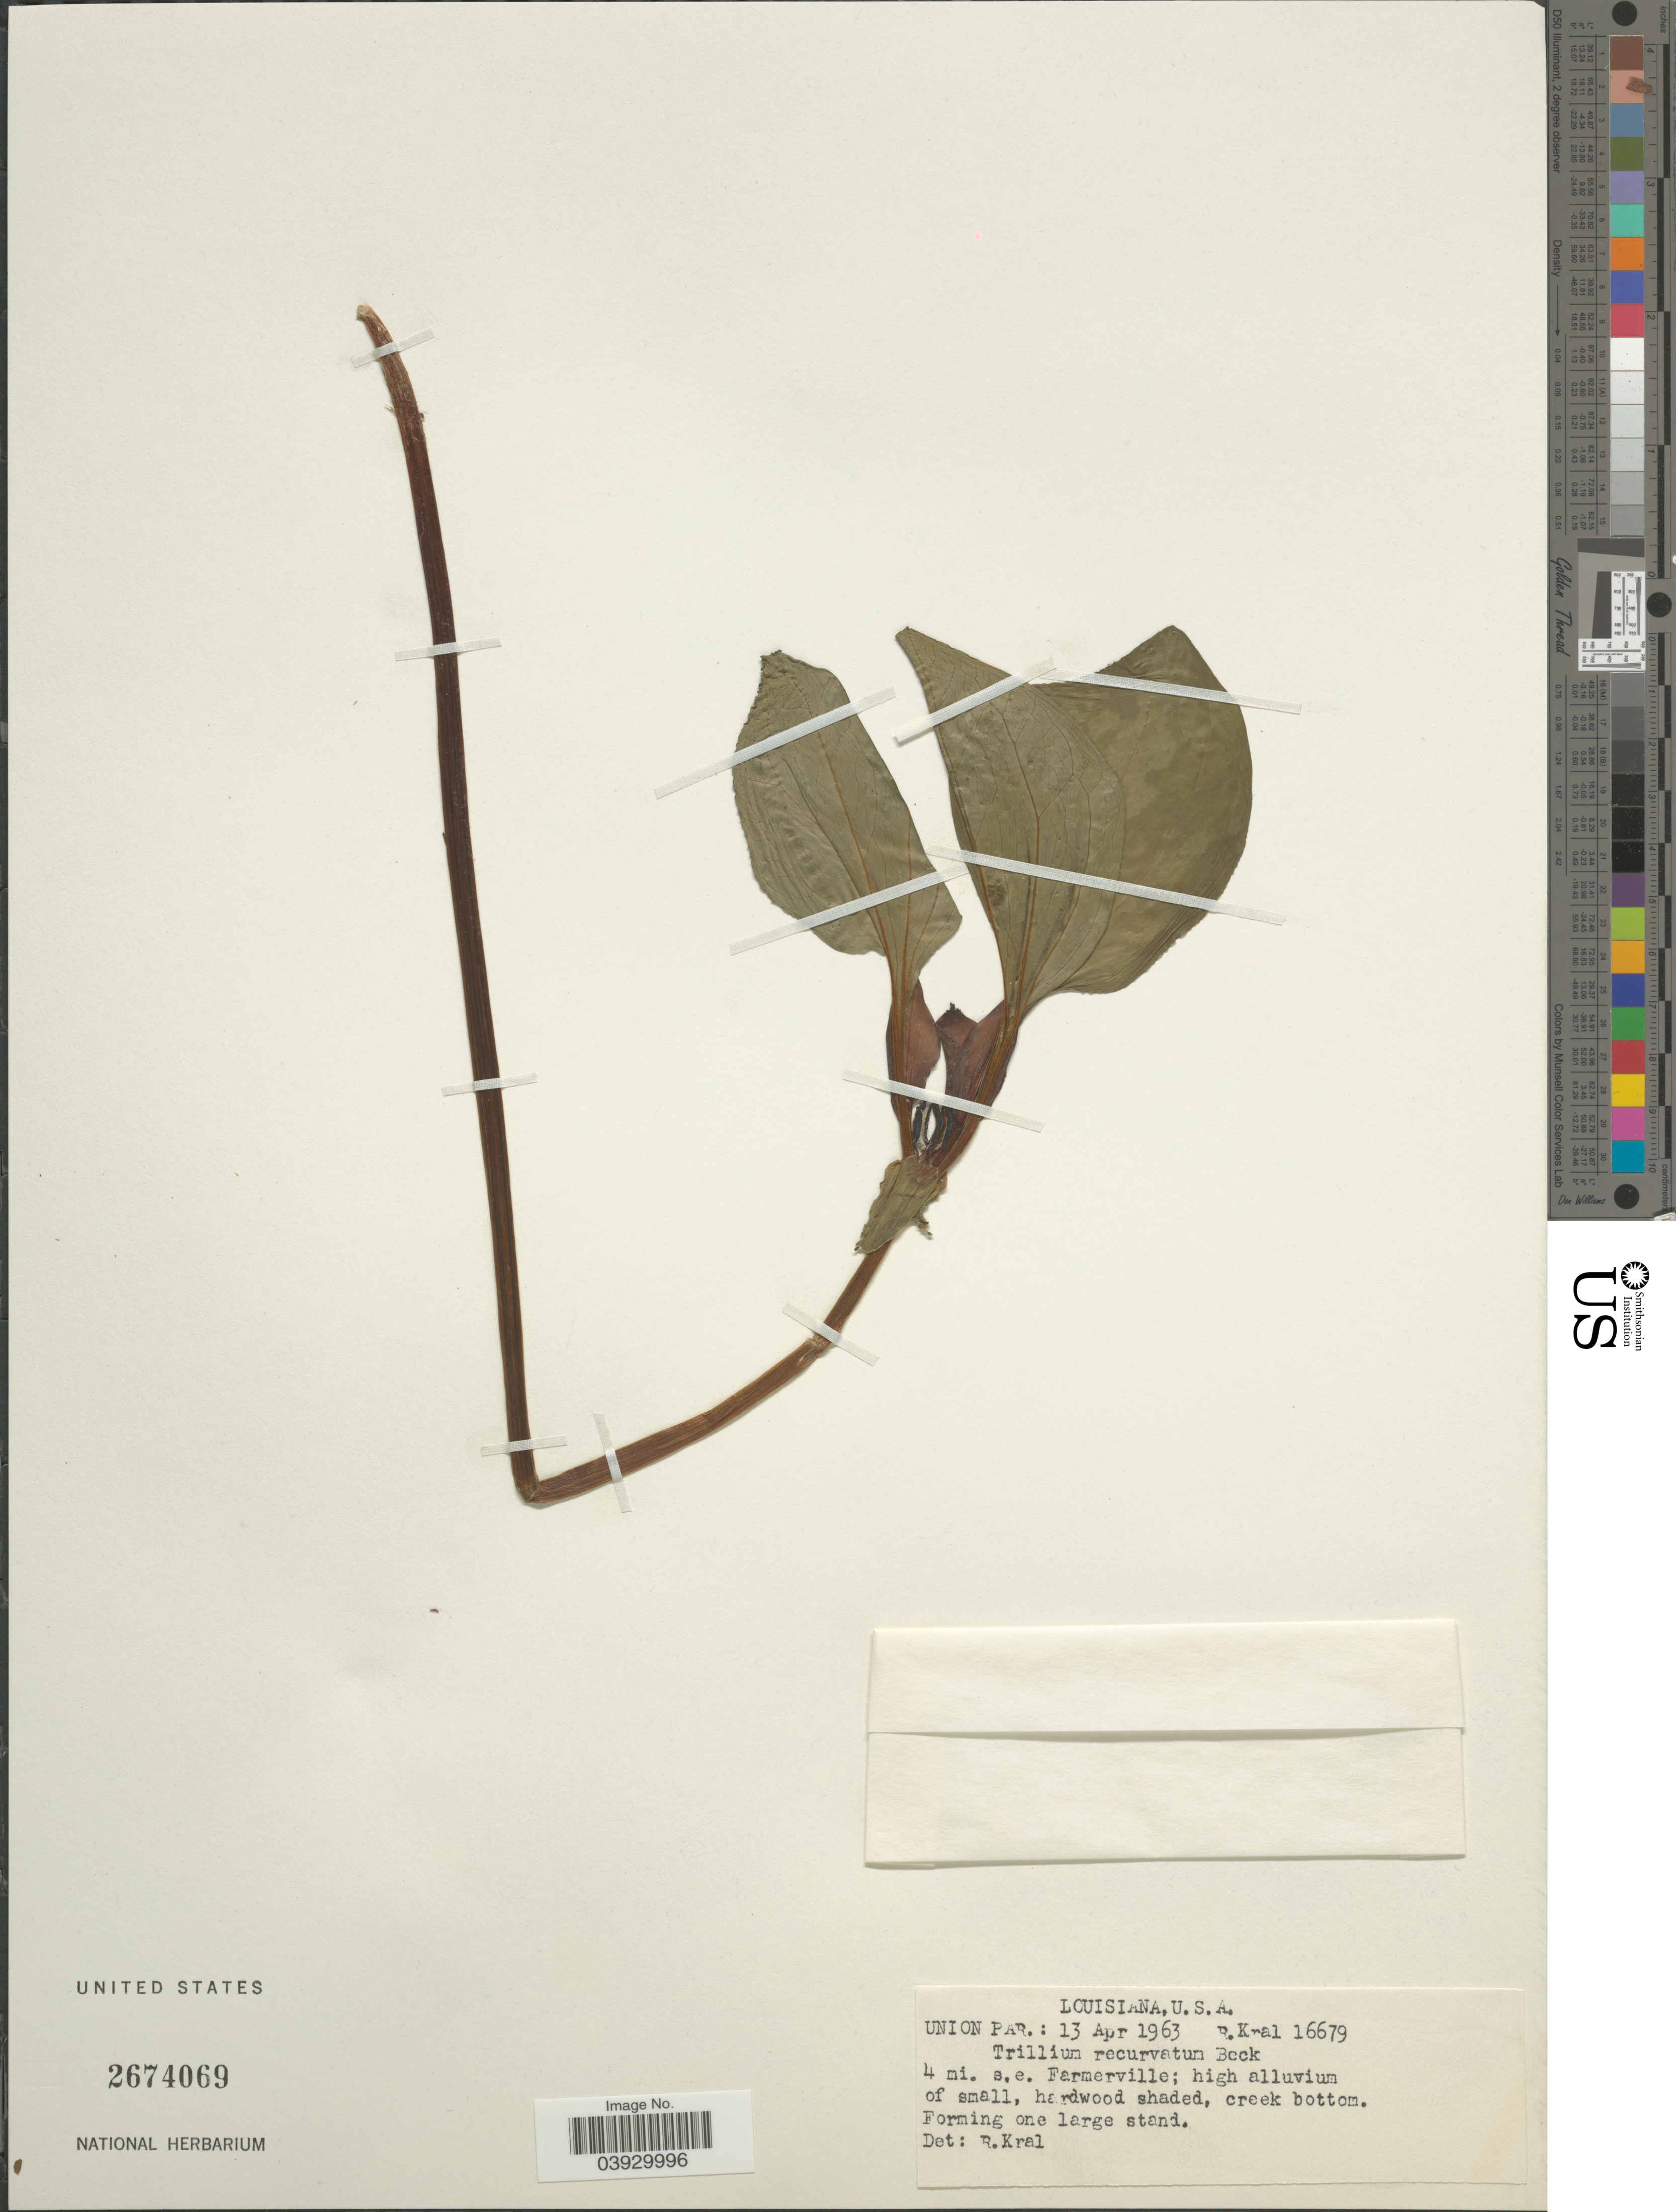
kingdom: Plantae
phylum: Tracheophyta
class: Liliopsida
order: Liliales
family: Melanthiaceae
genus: Trillium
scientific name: Trillium recurvatum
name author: L.C. Beck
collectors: R. Kral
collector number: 16679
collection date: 1963-04-13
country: United States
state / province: Louisiana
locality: Union Par. 4 mi. s.e. Farmerville.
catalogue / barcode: US 2674069